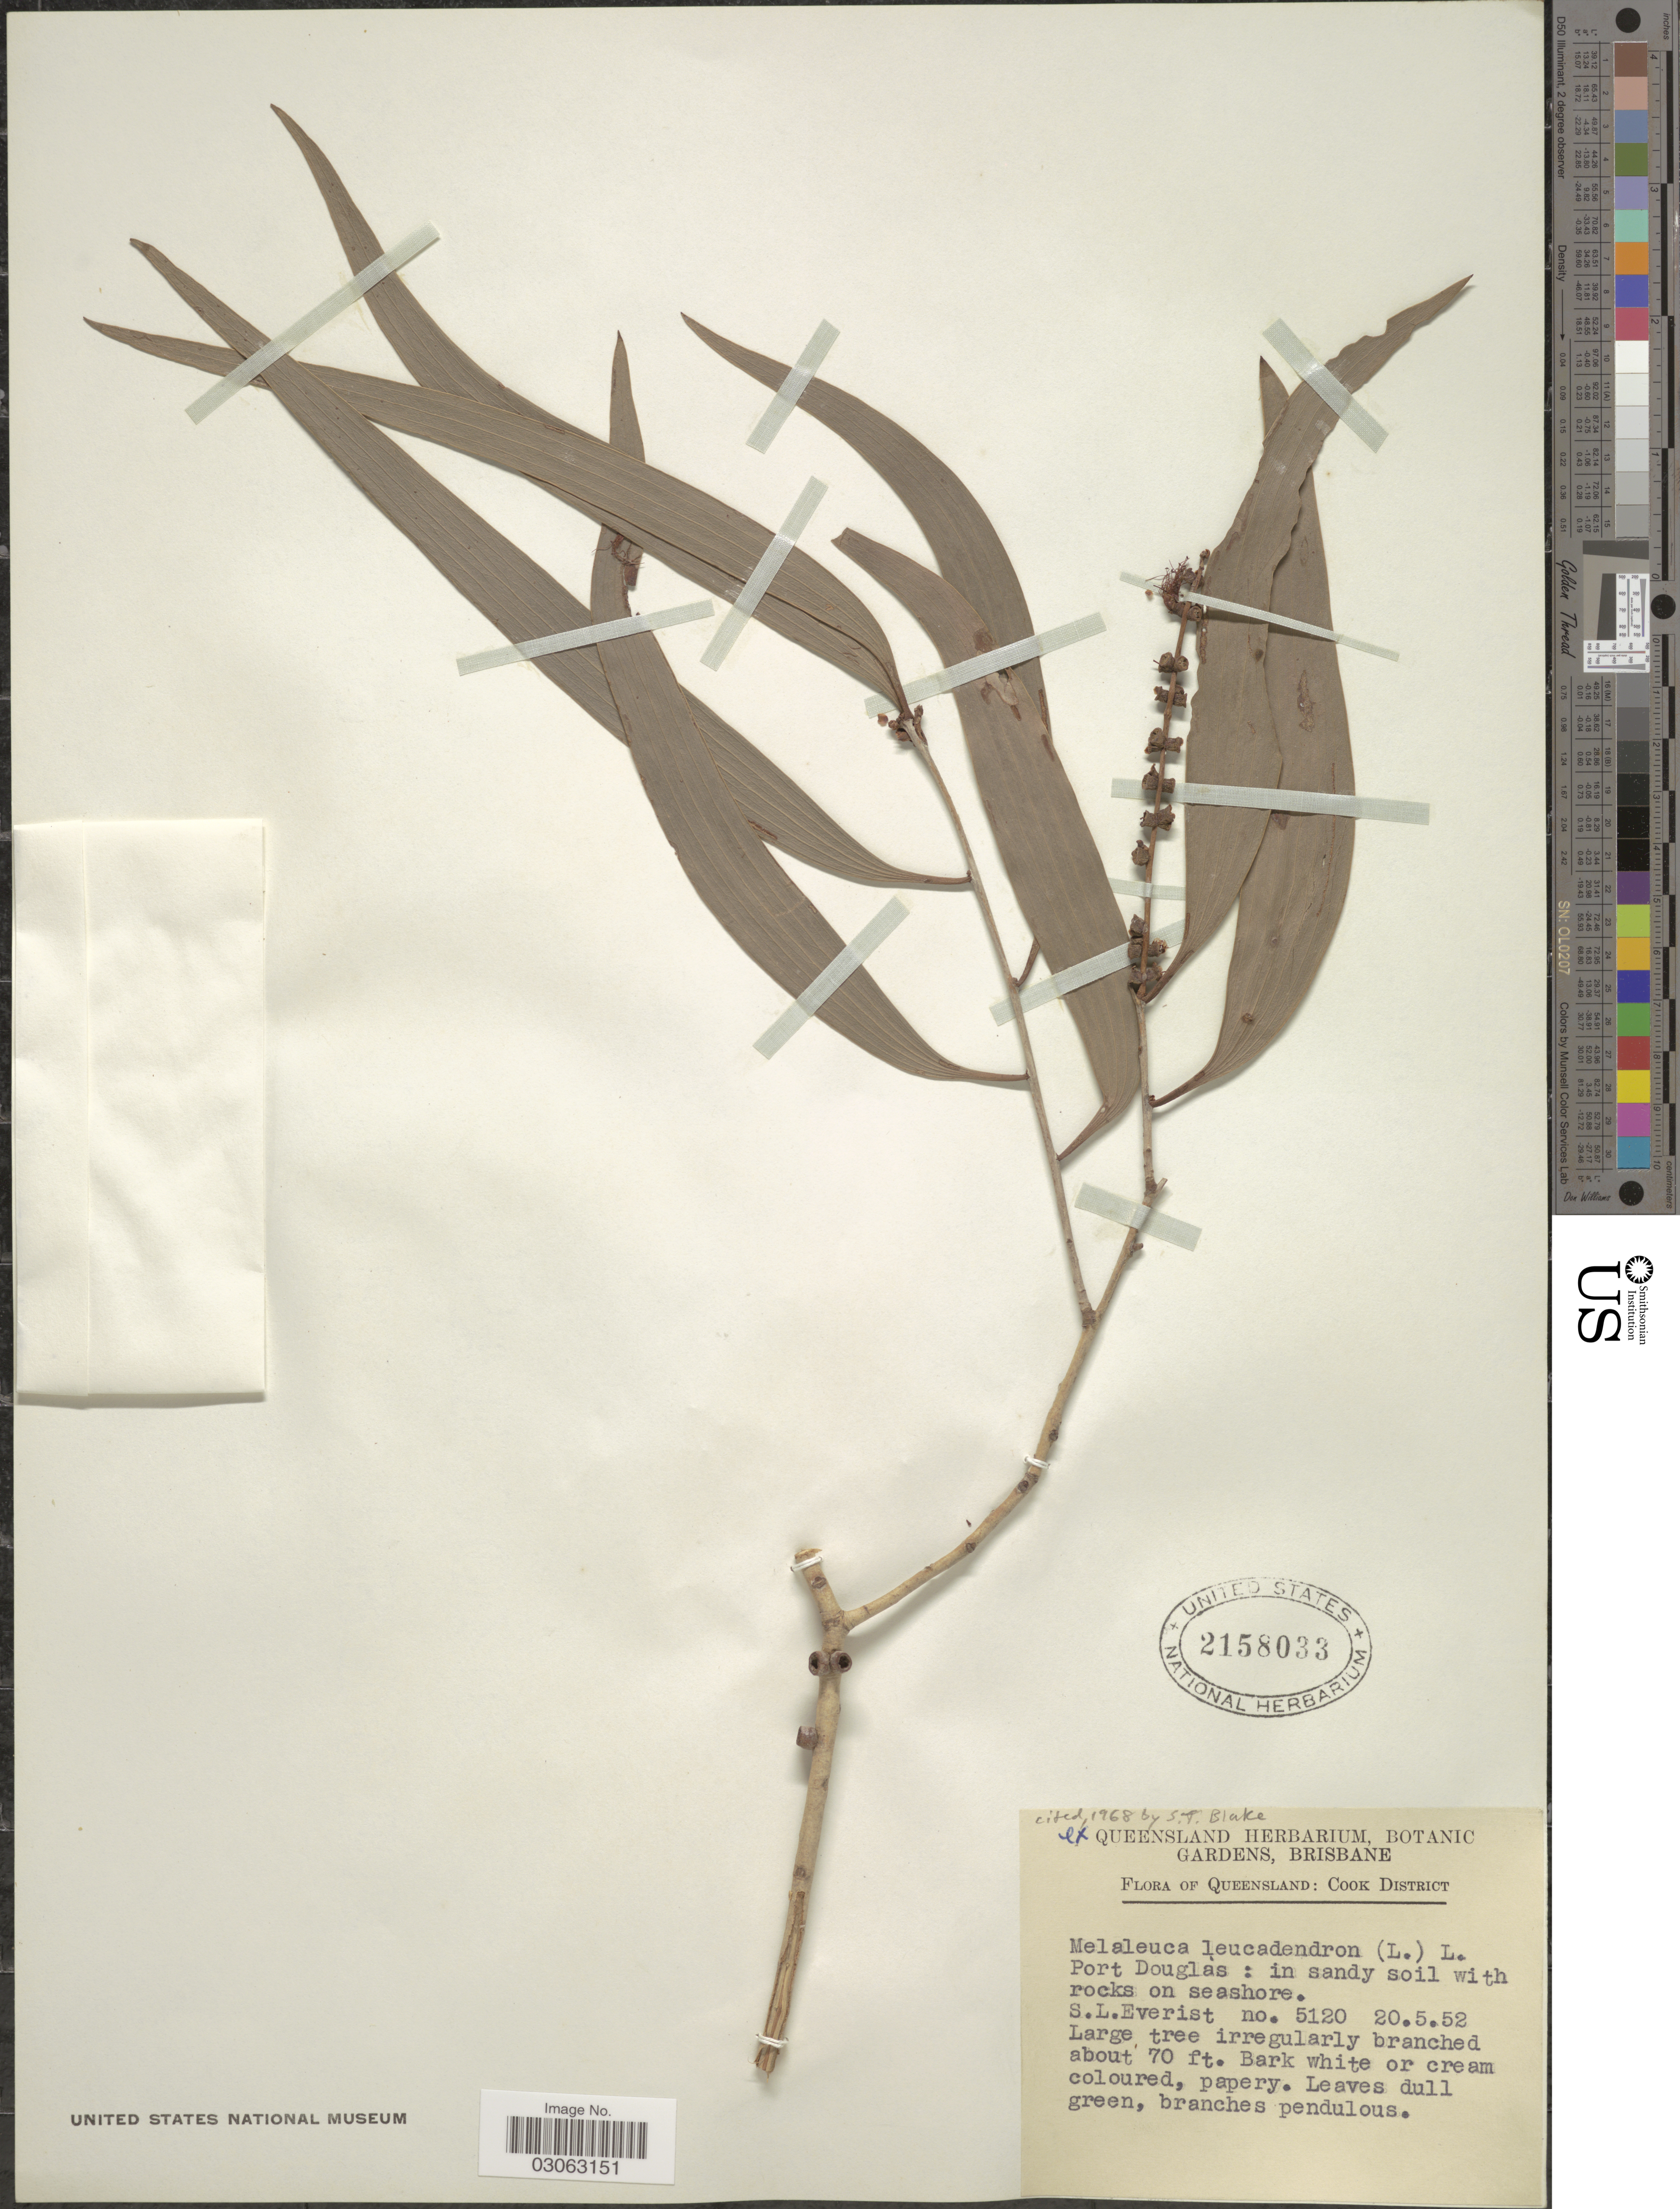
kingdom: Plantae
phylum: Tracheophyta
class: Magnoliopsida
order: Myrtales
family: Myrtaceae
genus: Melaleuca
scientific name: Melaleuca leucadendra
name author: (L.) L.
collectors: S. Everist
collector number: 5120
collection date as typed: Transcribed d/m/y: 20/5/52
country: Australia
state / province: Queensland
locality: Cook District. Port Douglas.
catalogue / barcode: US 2158033